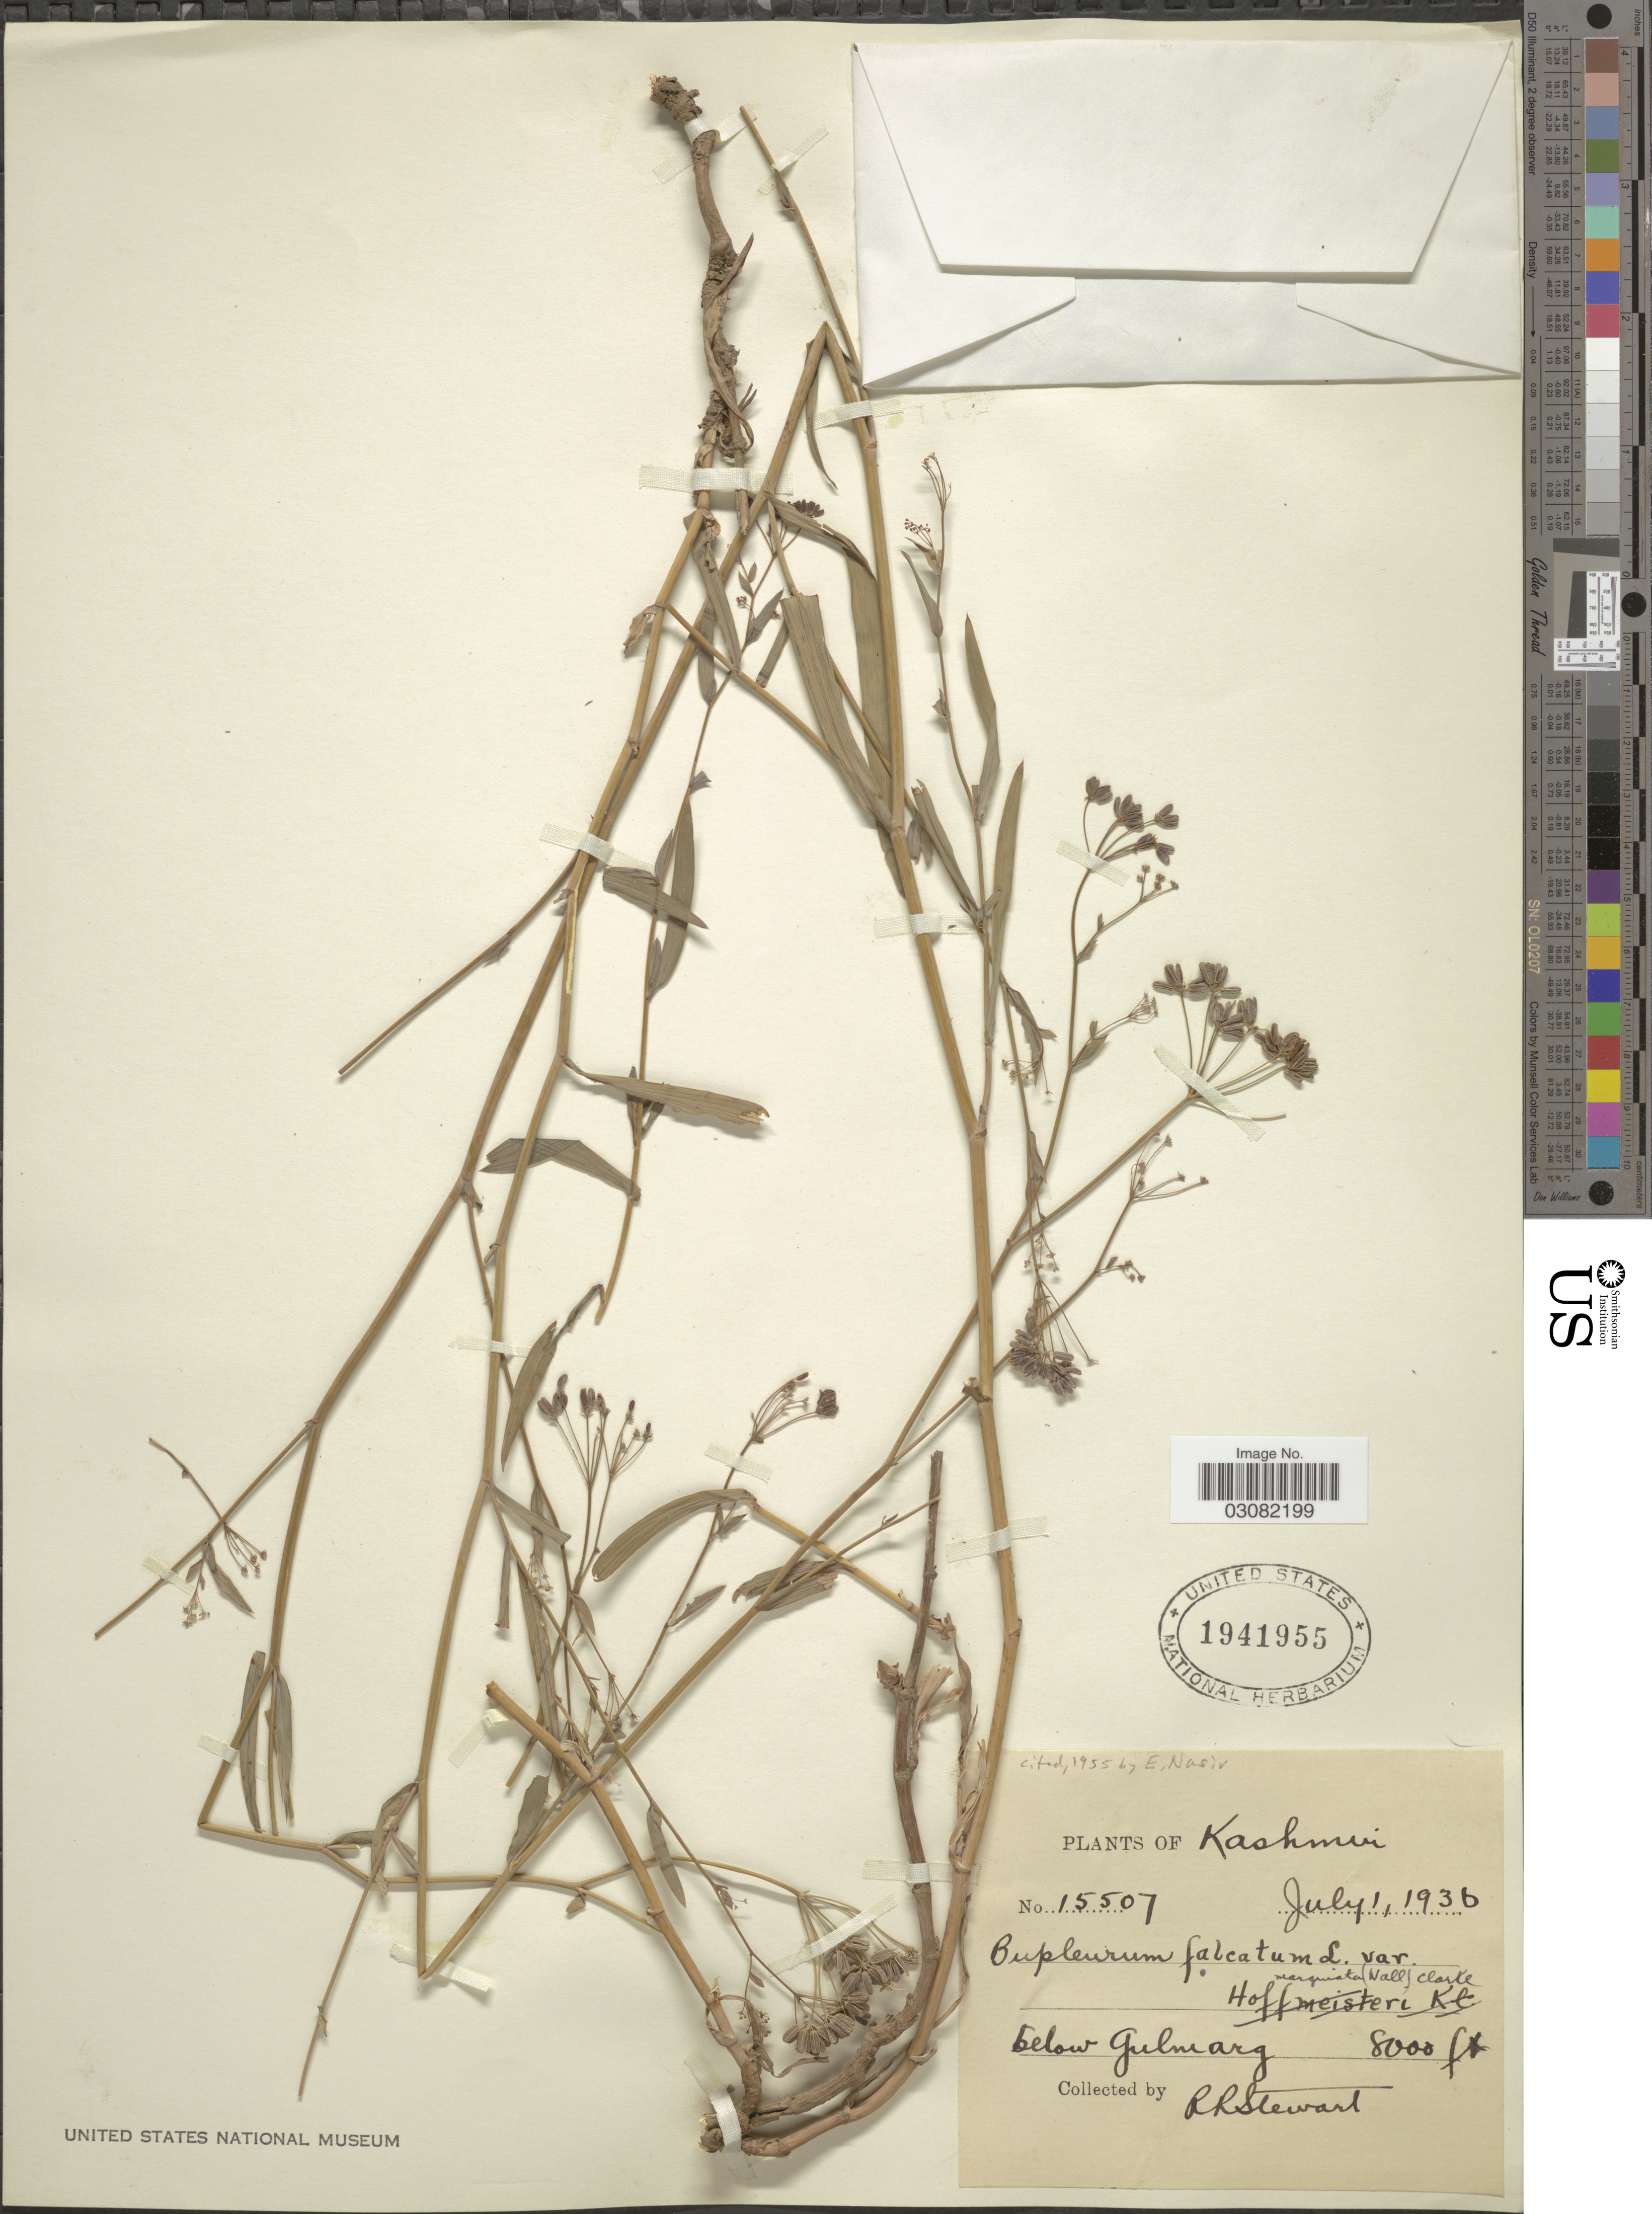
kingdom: Plantae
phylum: Tracheophyta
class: Magnoliopsida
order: Apiales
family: Apiaceae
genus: Bupleurum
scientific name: Bupleurum falcatum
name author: L.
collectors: R. Stewart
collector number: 15507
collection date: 1936-07-01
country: India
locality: Kashmir, below Gulmarg.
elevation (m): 2438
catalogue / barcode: US 1941955